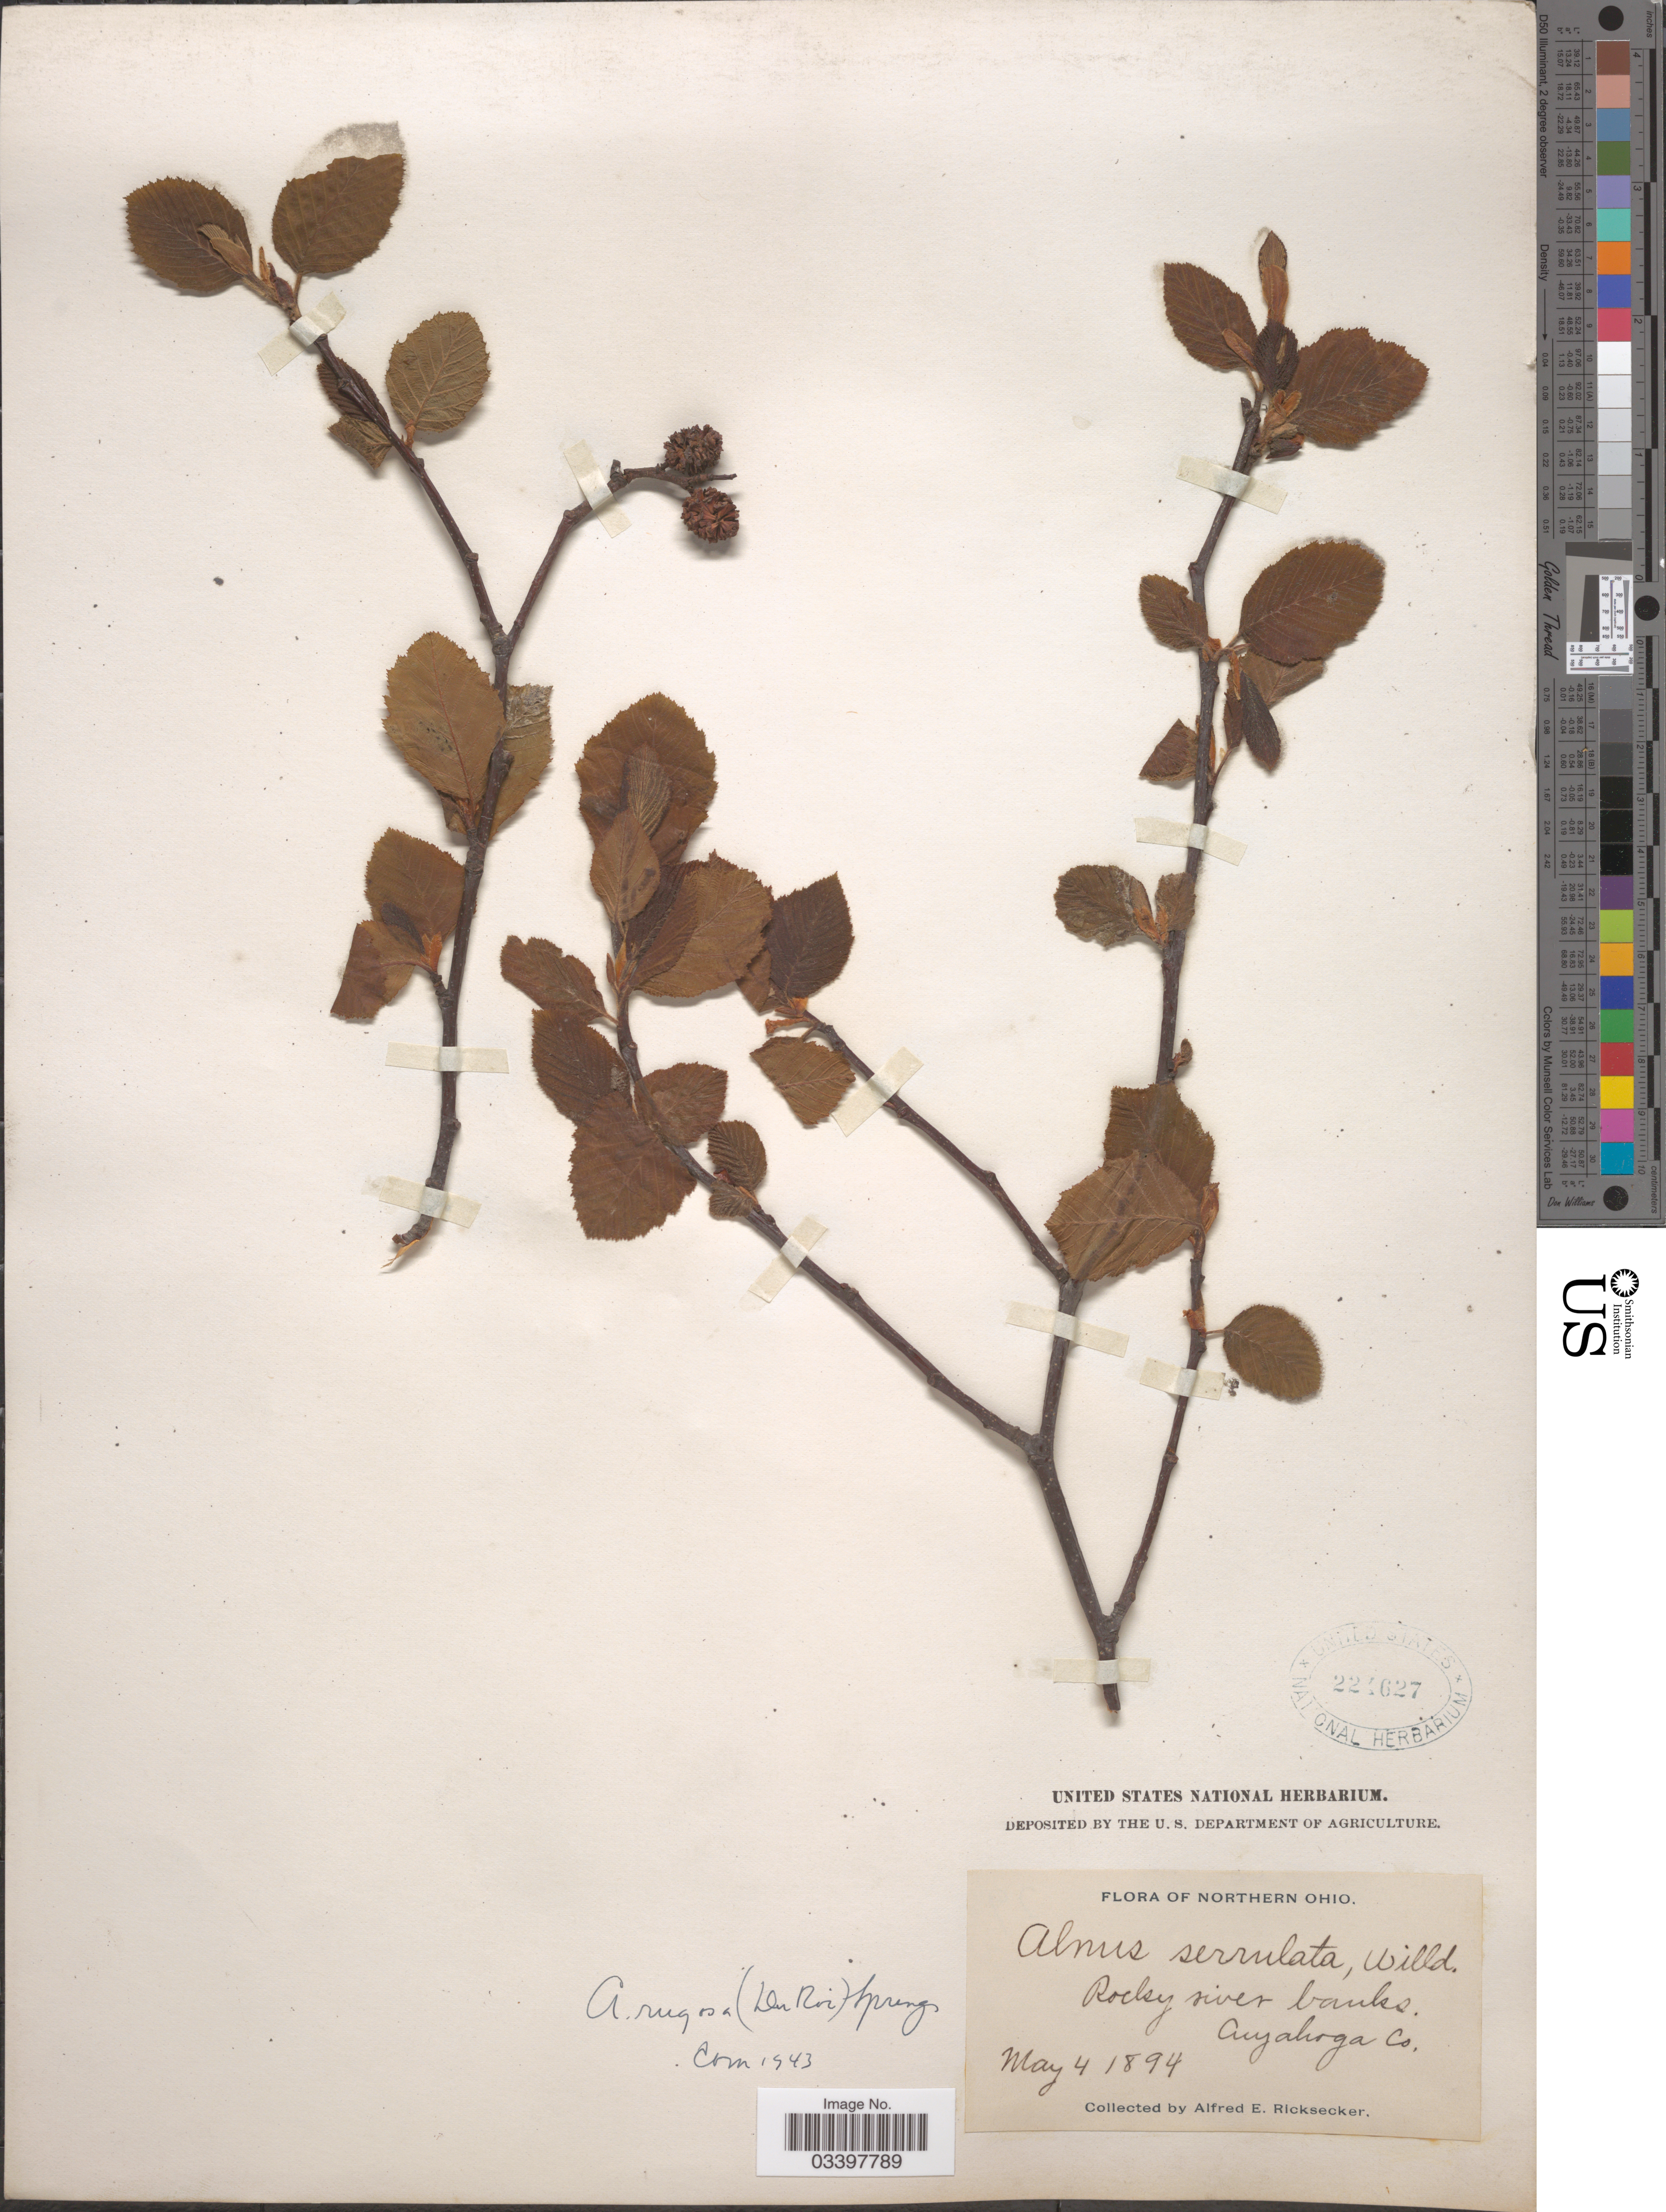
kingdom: Plantae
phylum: Tracheophyta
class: Magnoliopsida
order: Fagales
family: Betulaceae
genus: Alnus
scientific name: Alnus incana subsp. rugosa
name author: (Du Roi) R.T. Clausen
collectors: A. E. Ricksecker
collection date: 1894-05-04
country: United States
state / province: Ohio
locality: Northern Ohio. Rocky river banks. Cuyahoga Co.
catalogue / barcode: US 224627